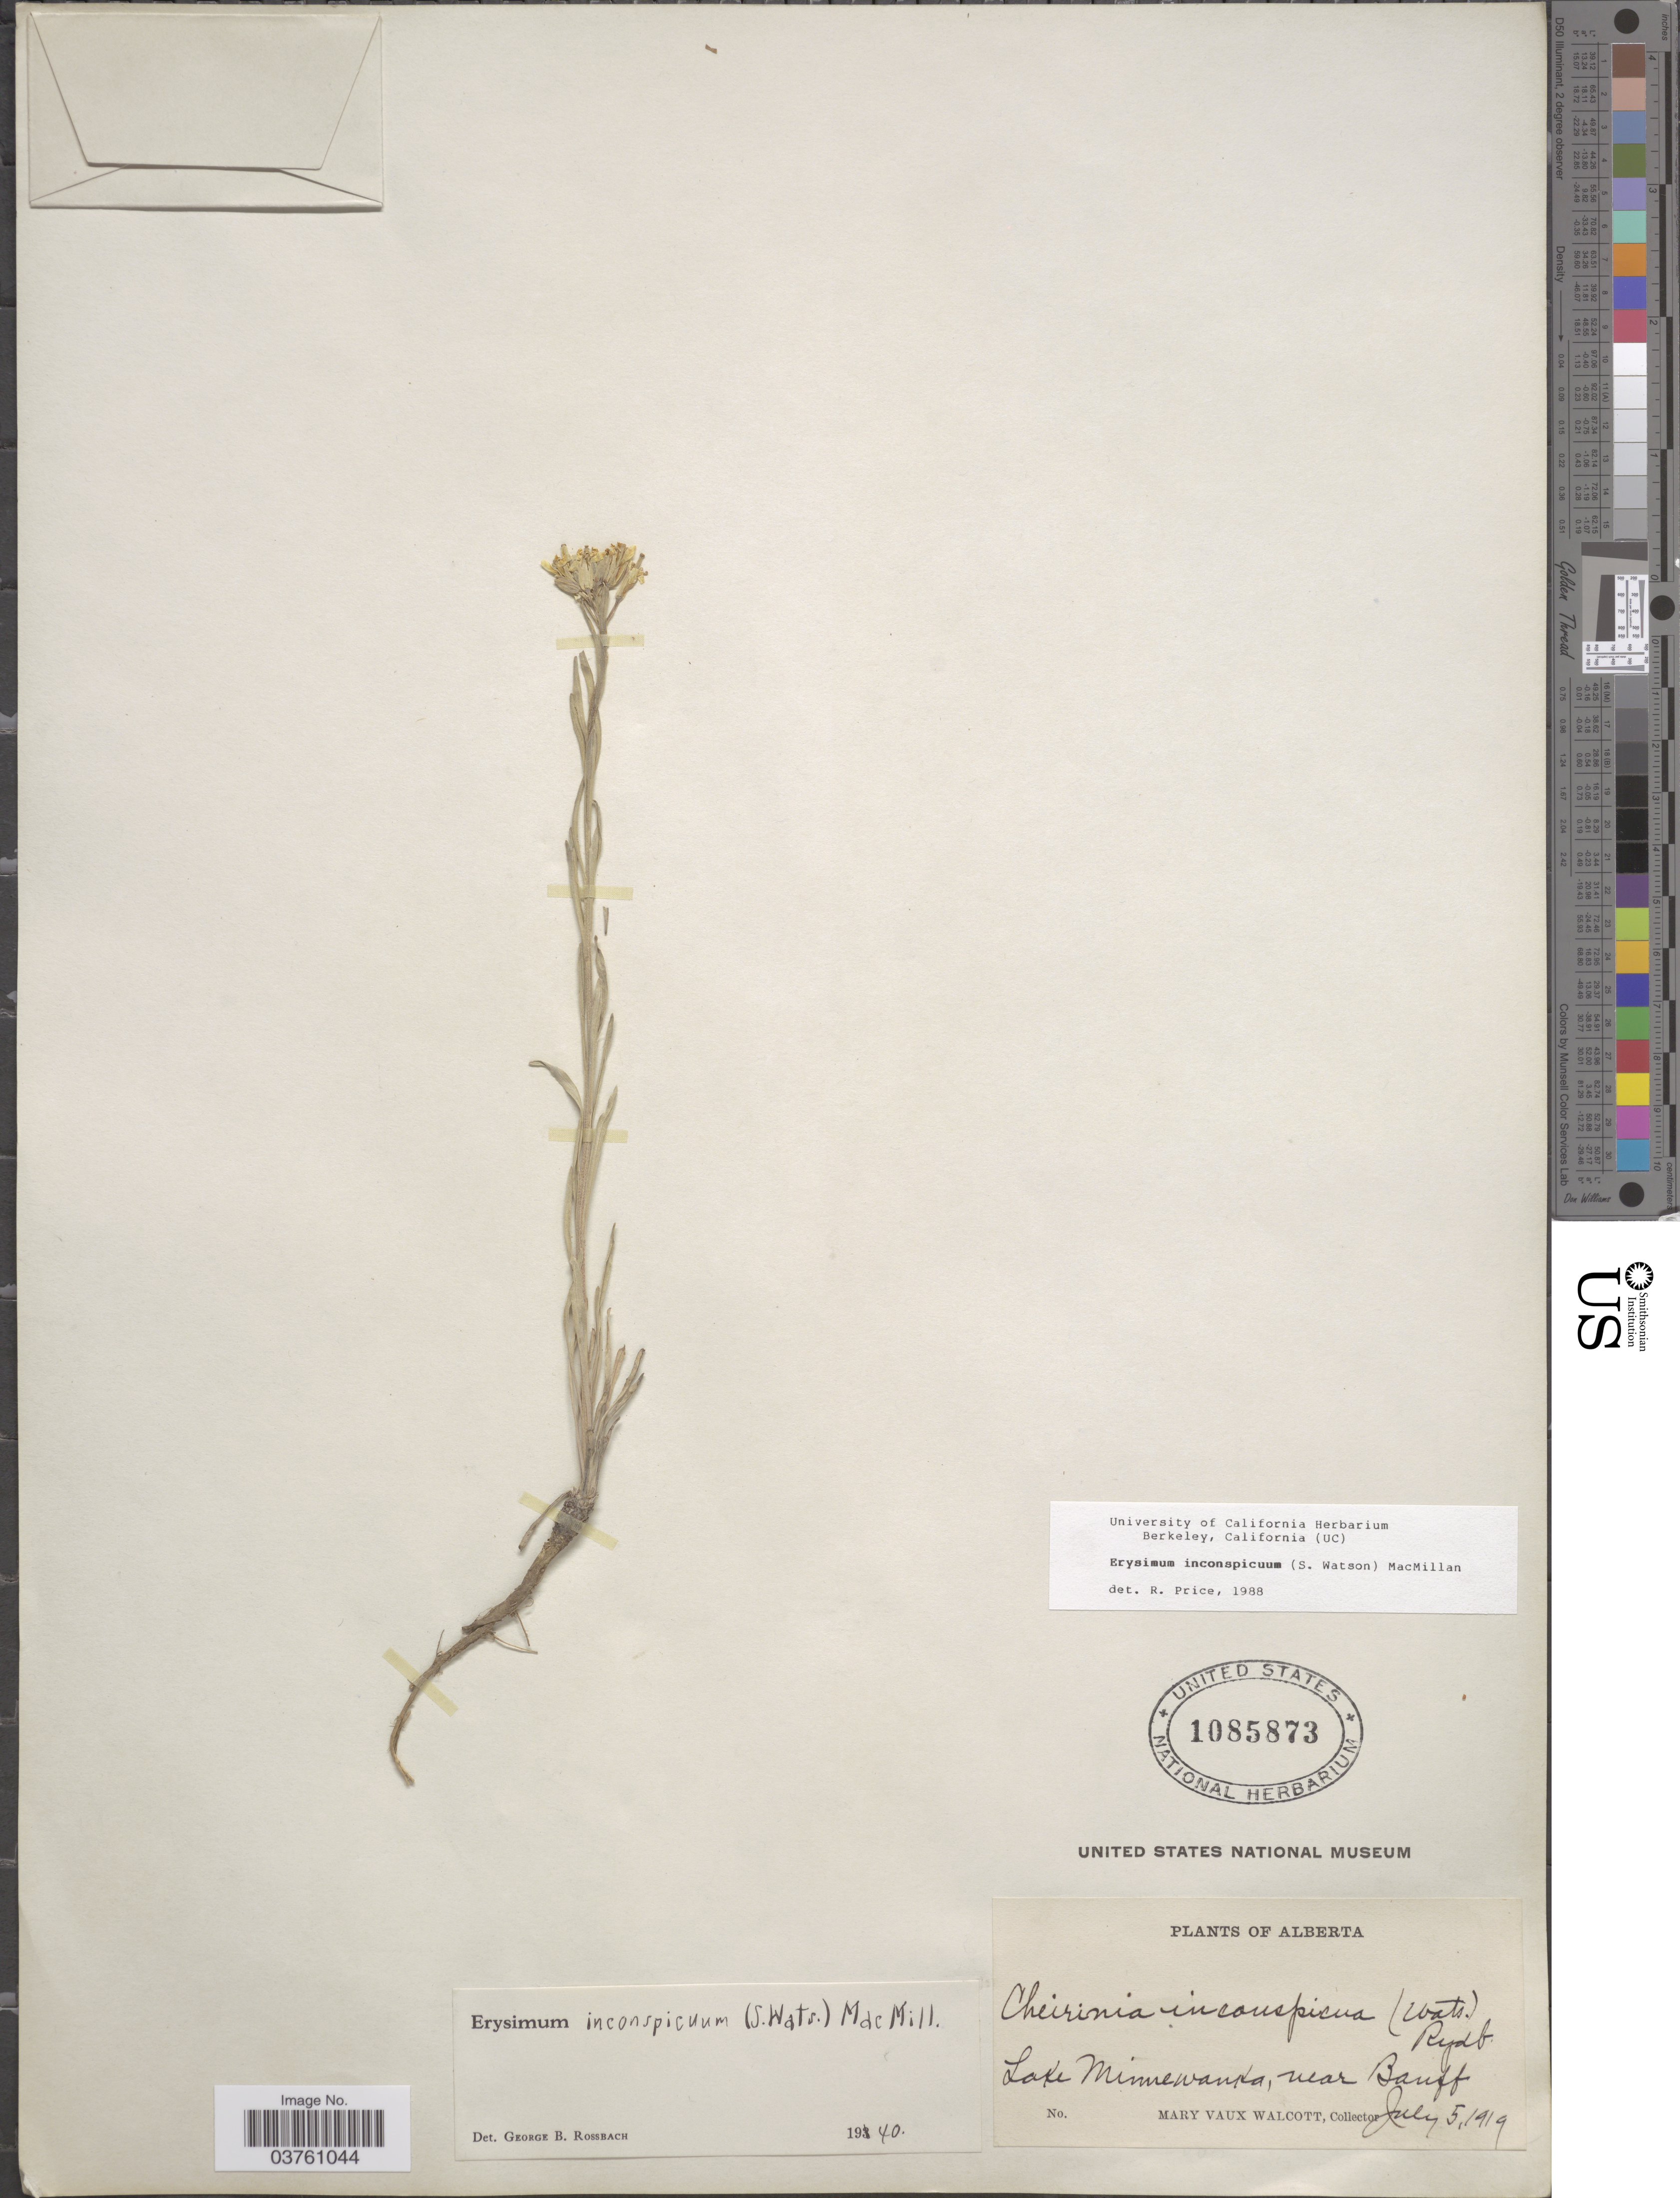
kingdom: Plantae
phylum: Tracheophyta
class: Magnoliopsida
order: Brassicales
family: Brassicaceae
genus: Erysimum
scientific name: Erysimum inconspicuum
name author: (S. Watson) MacMill.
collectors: M. Walcott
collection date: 1919-07-05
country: Canada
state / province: Alberta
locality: Lake Minnewanka, near Banff.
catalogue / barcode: US 1085873